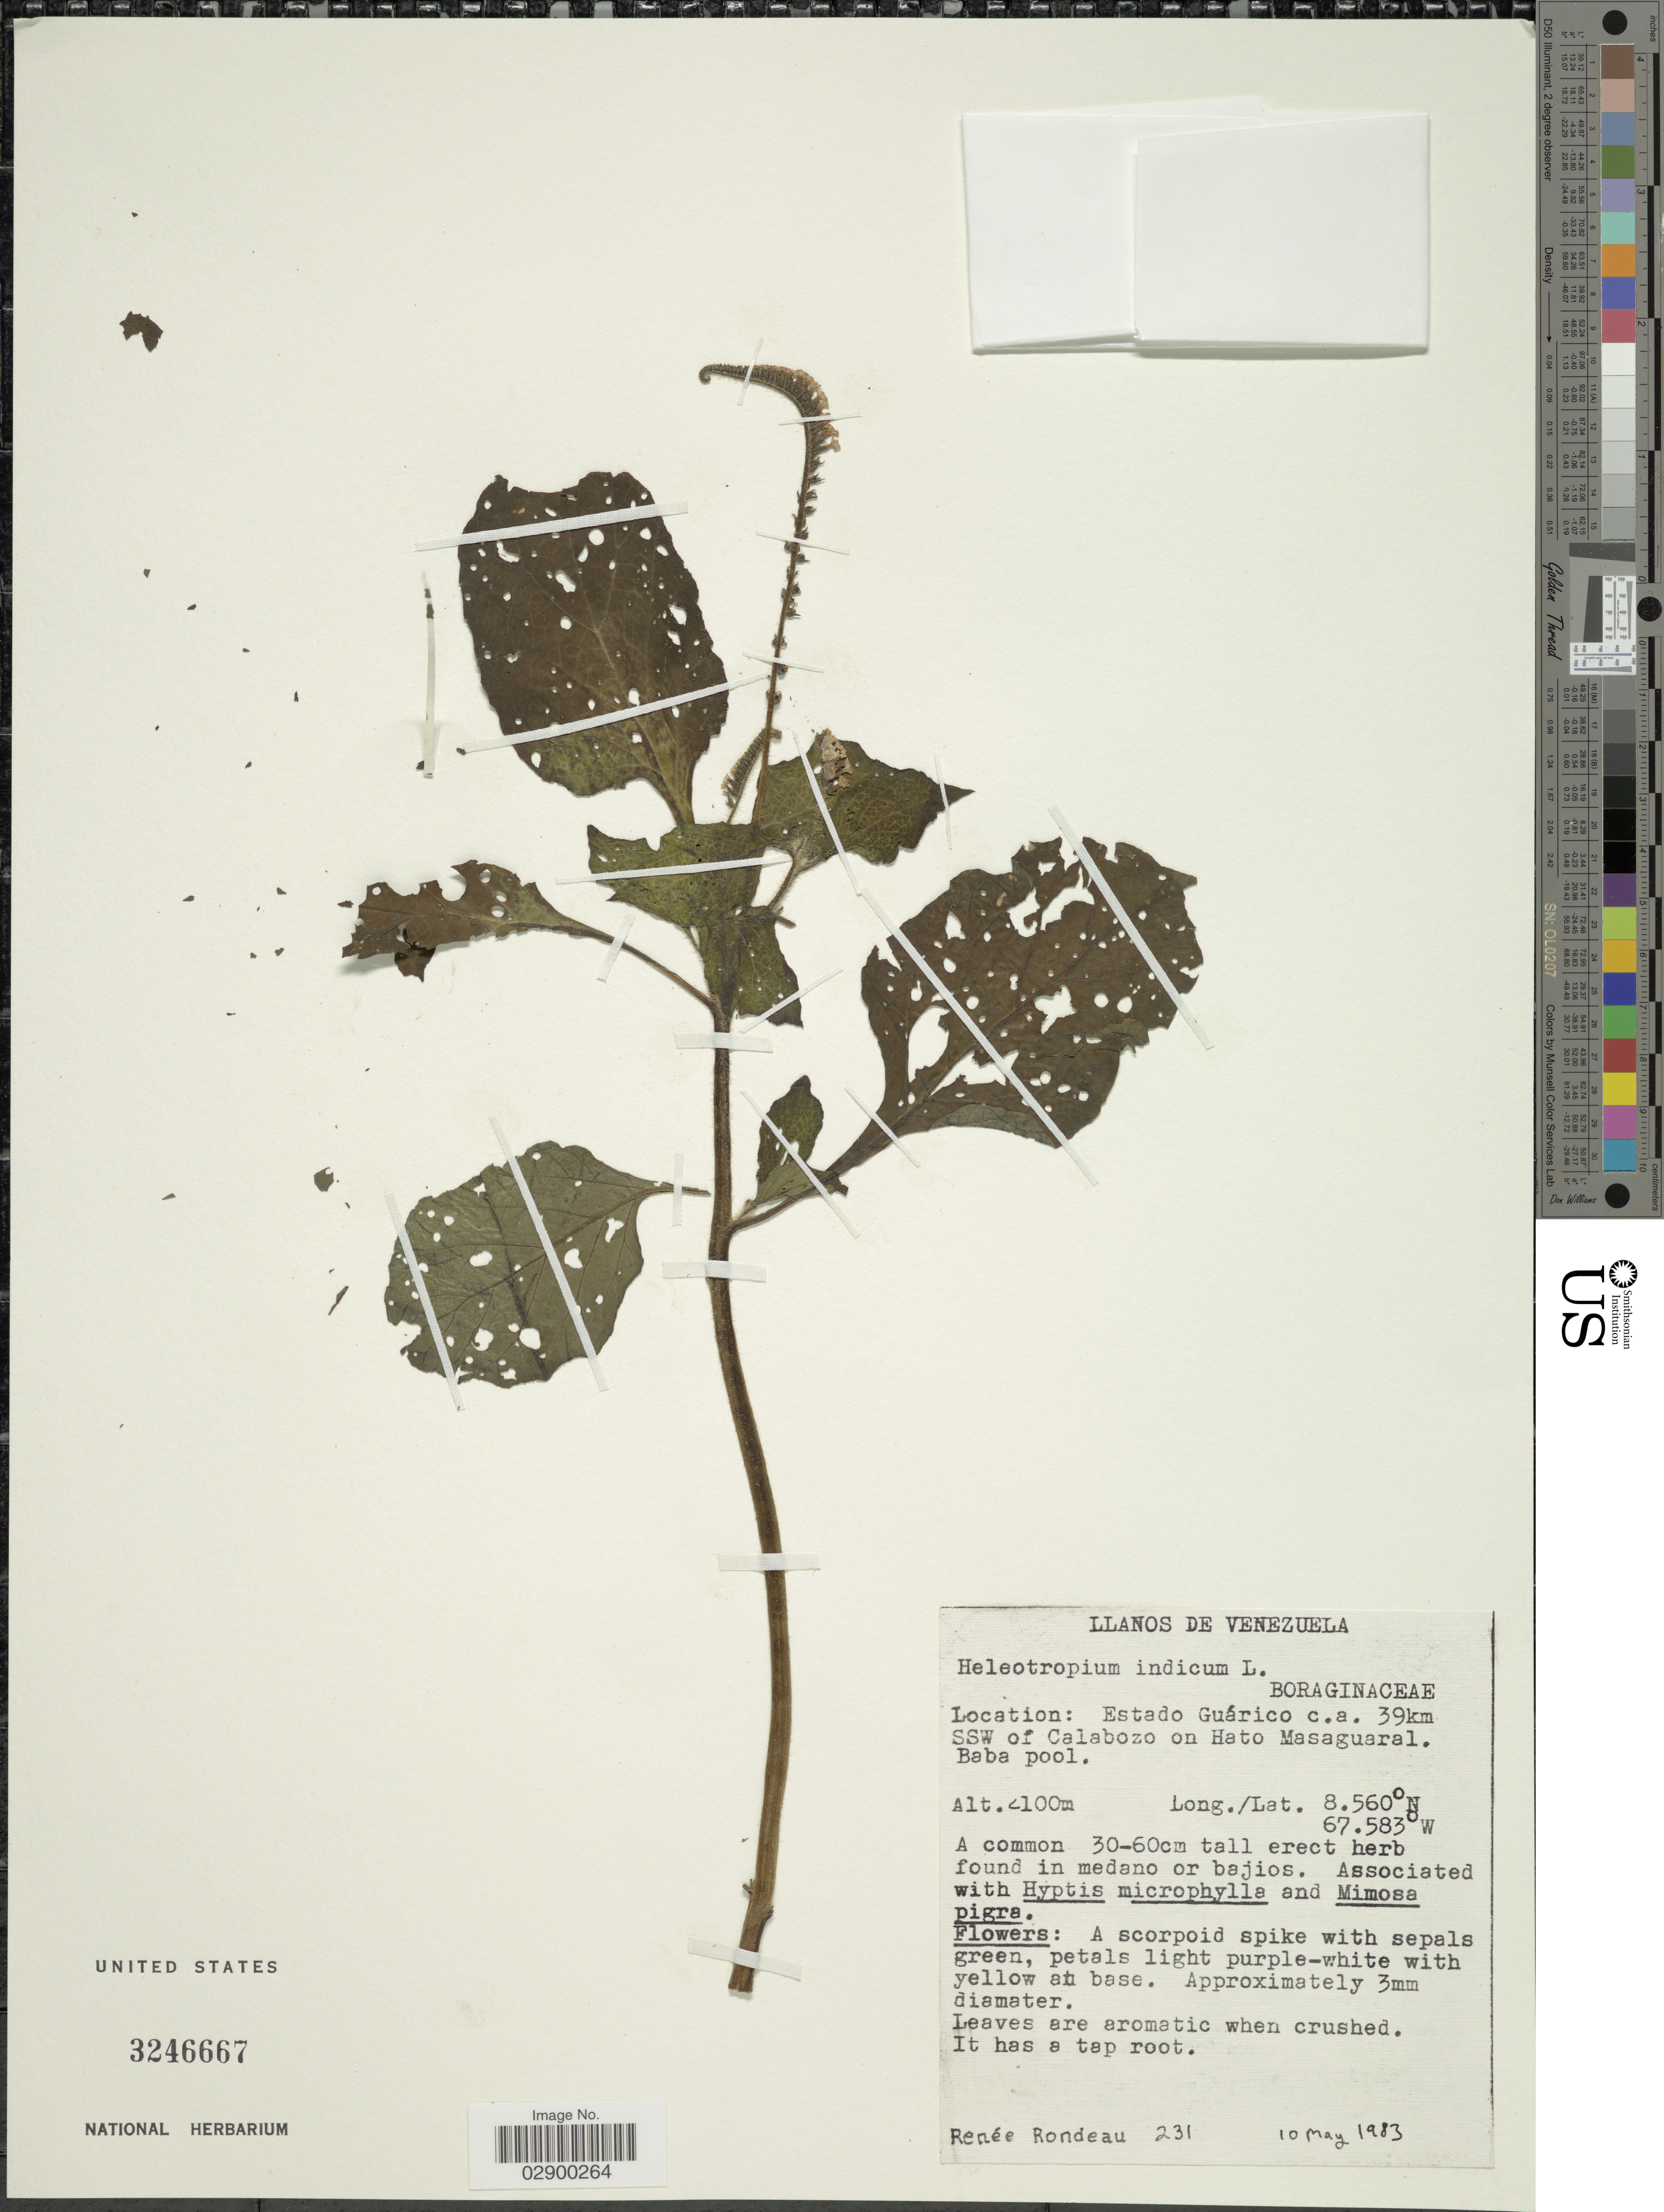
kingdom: Plantae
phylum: Tracheophyta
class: Magnoliopsida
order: Boraginales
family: Heliotropiaceae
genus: Heliotropium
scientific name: Heliotropium indicum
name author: L.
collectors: R. Rondeau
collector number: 231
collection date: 1983-05-10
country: Venezuela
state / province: Guárico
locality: Estado Guárico c.a. 39km SSW of Calabozo on Hato Masaguaral, Baba Pool.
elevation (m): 2100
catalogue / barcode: US 3246667